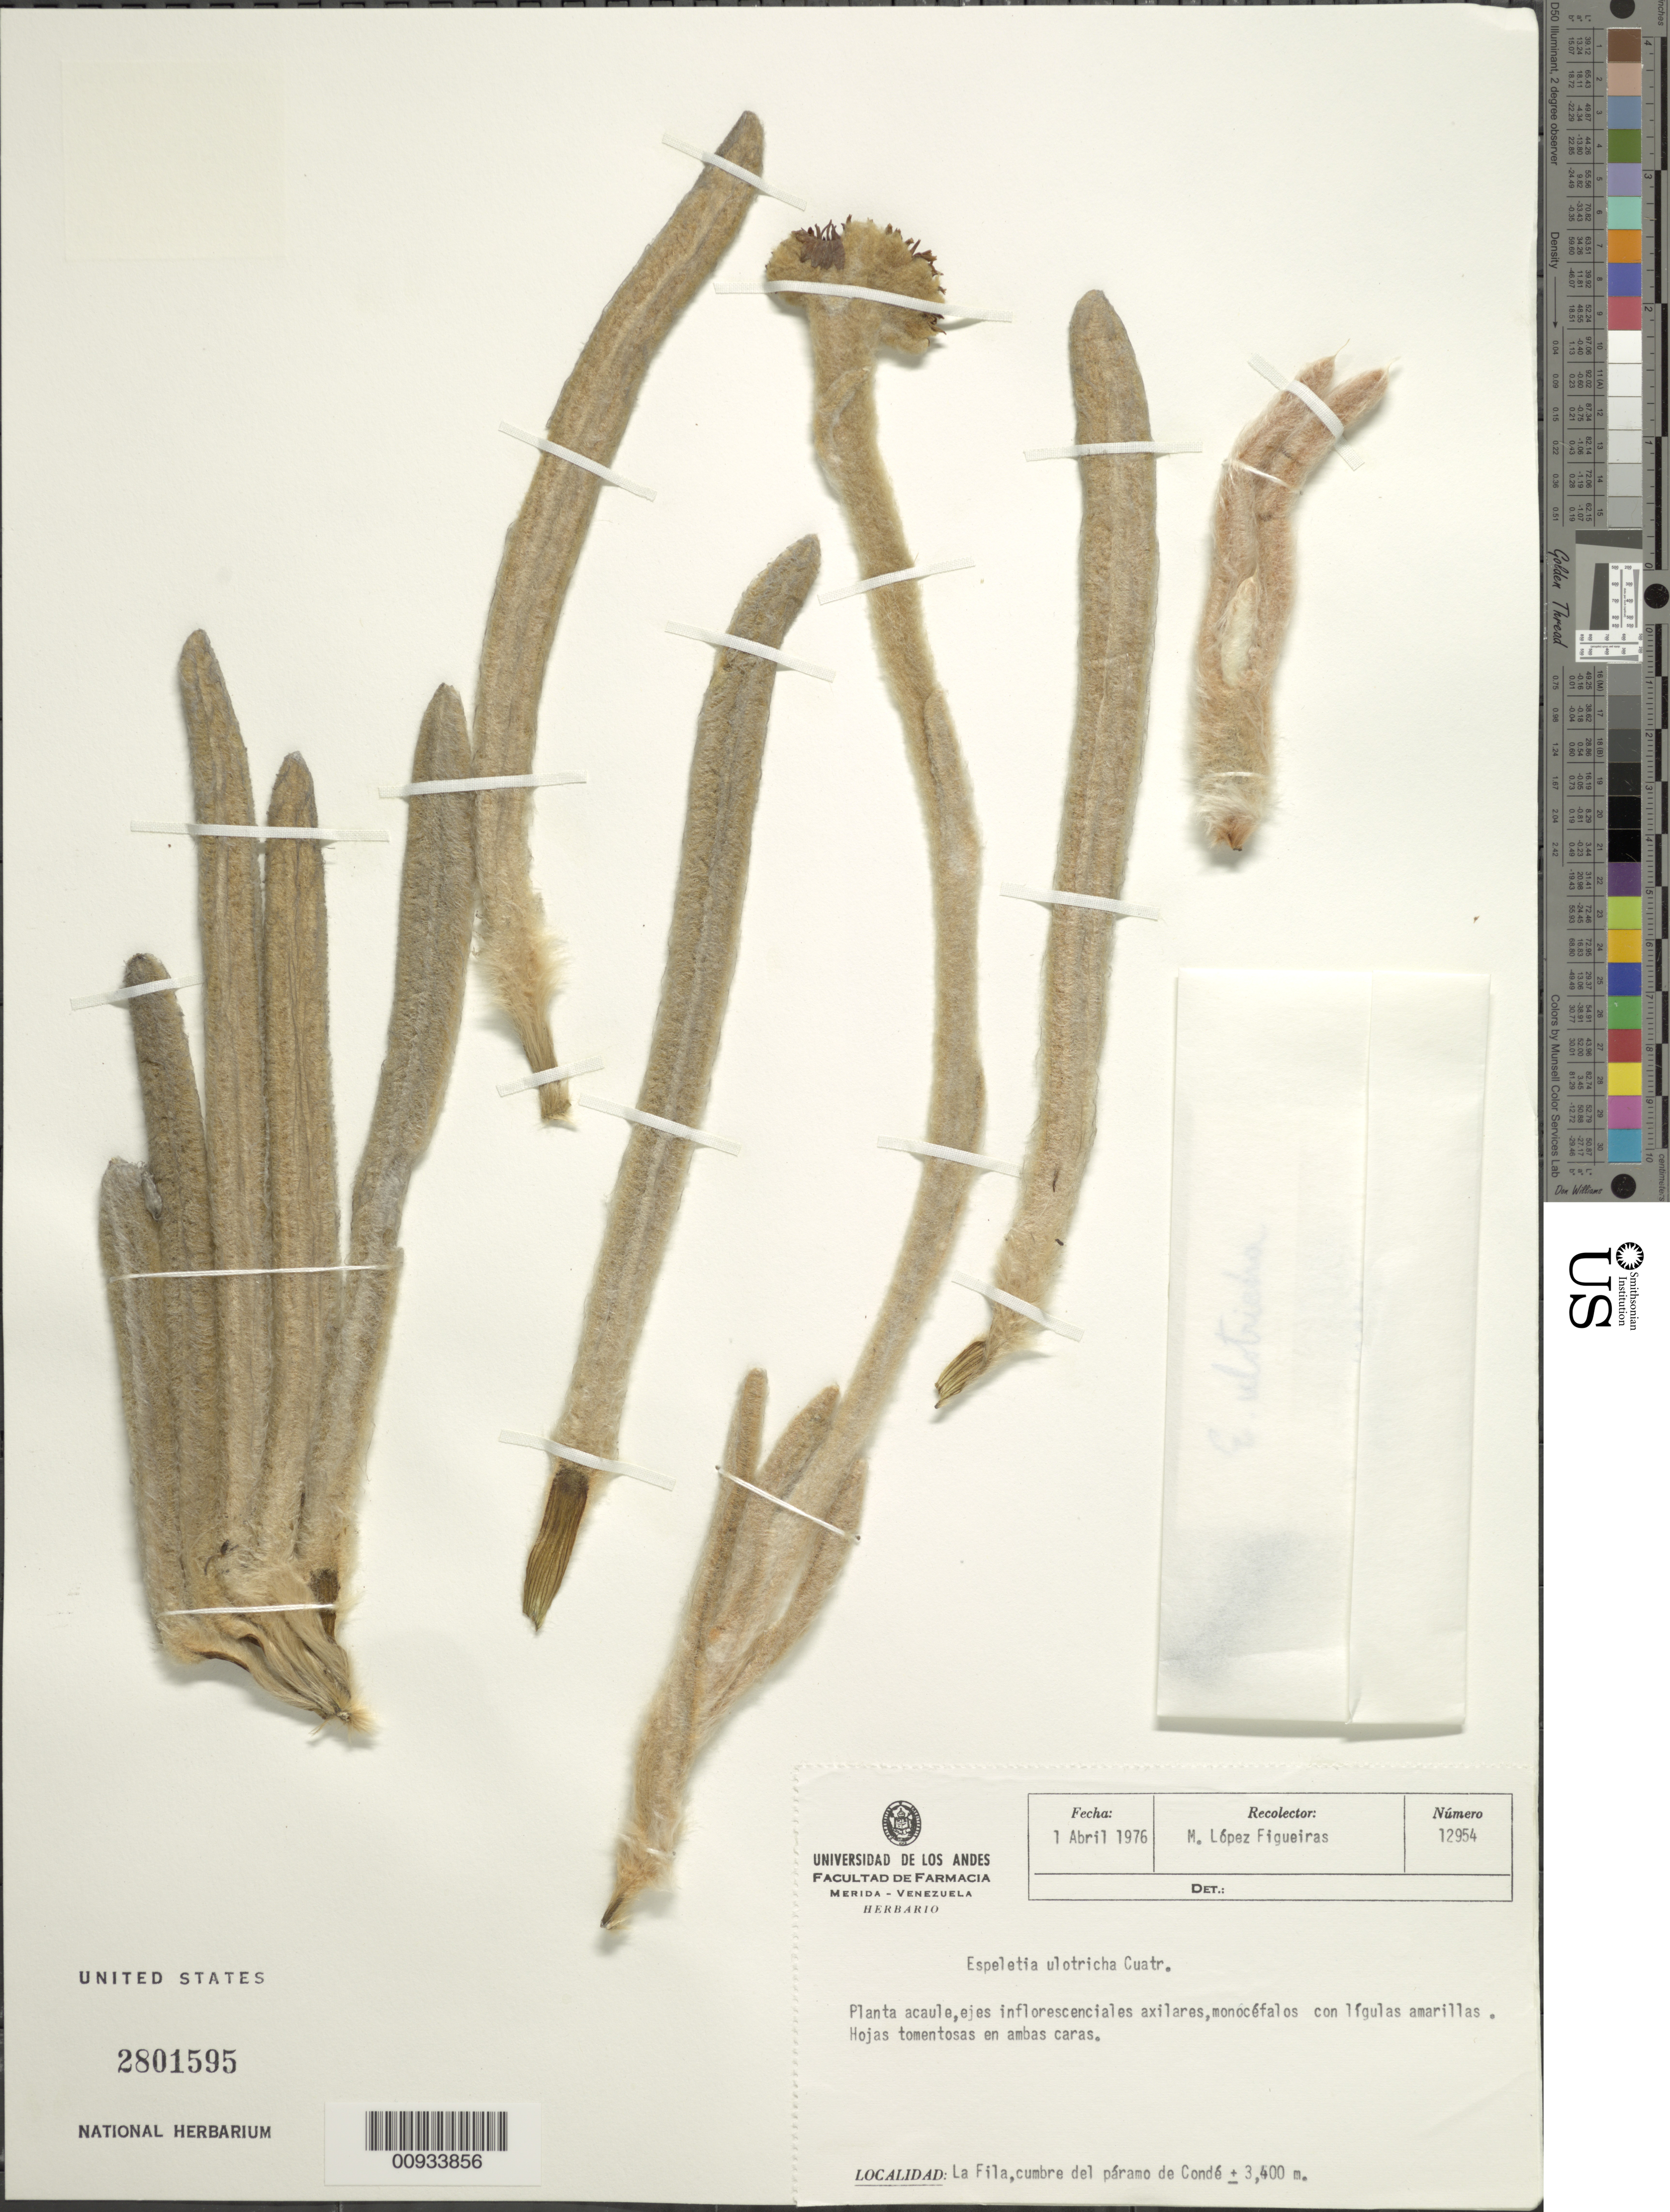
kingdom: Plantae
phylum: Tracheophyta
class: Magnoliopsida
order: Asterales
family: Asteraceae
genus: Espeletia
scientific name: Espeletia ulotricha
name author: Cuatrec.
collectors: M. López Figueiras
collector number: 12954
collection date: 1976-04-01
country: Venezuela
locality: La Fila, cumbre del páramo de Condé.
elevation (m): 3400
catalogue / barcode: US 2801595